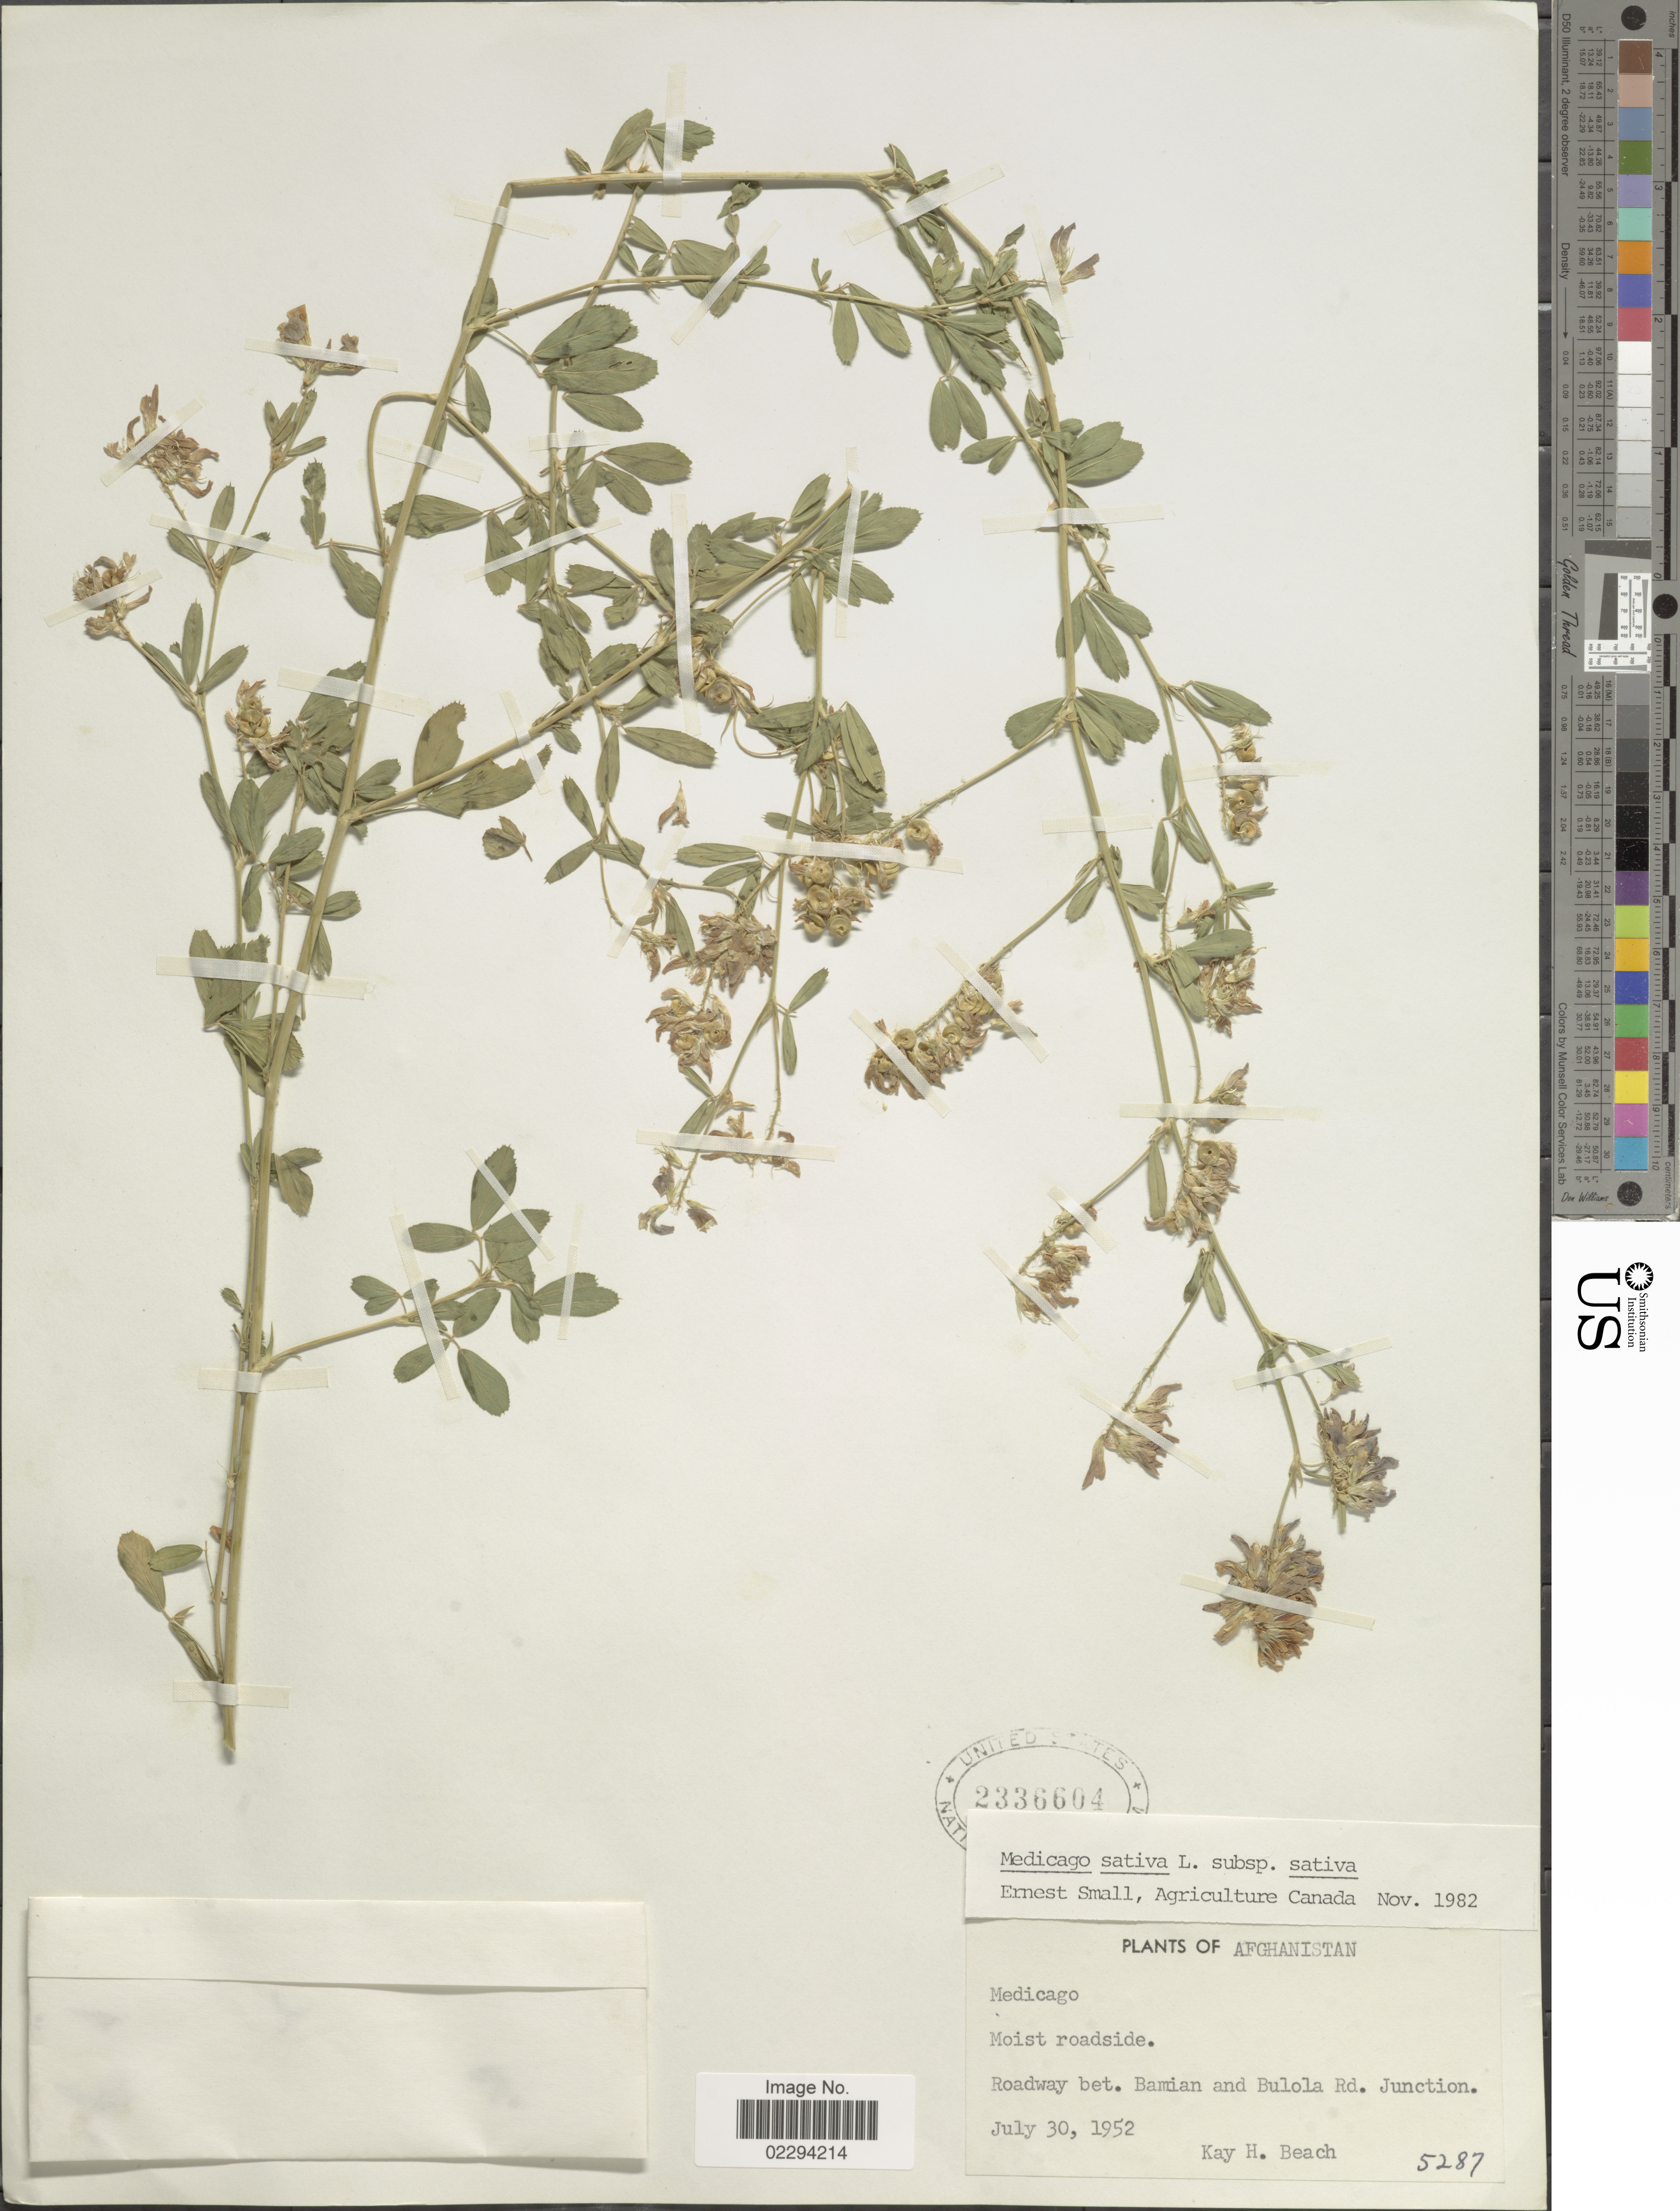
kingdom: Plantae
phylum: Tracheophyta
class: Magnoliopsida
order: Fabales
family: Fabaceae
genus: Medicago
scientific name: Medicago sativa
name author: L.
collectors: K. H. Beach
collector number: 5287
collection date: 1952-07-30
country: Afghanistan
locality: Moist roadside, Roadway bet.Bamian and Bulola Rd. junction.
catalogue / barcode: US 2336604